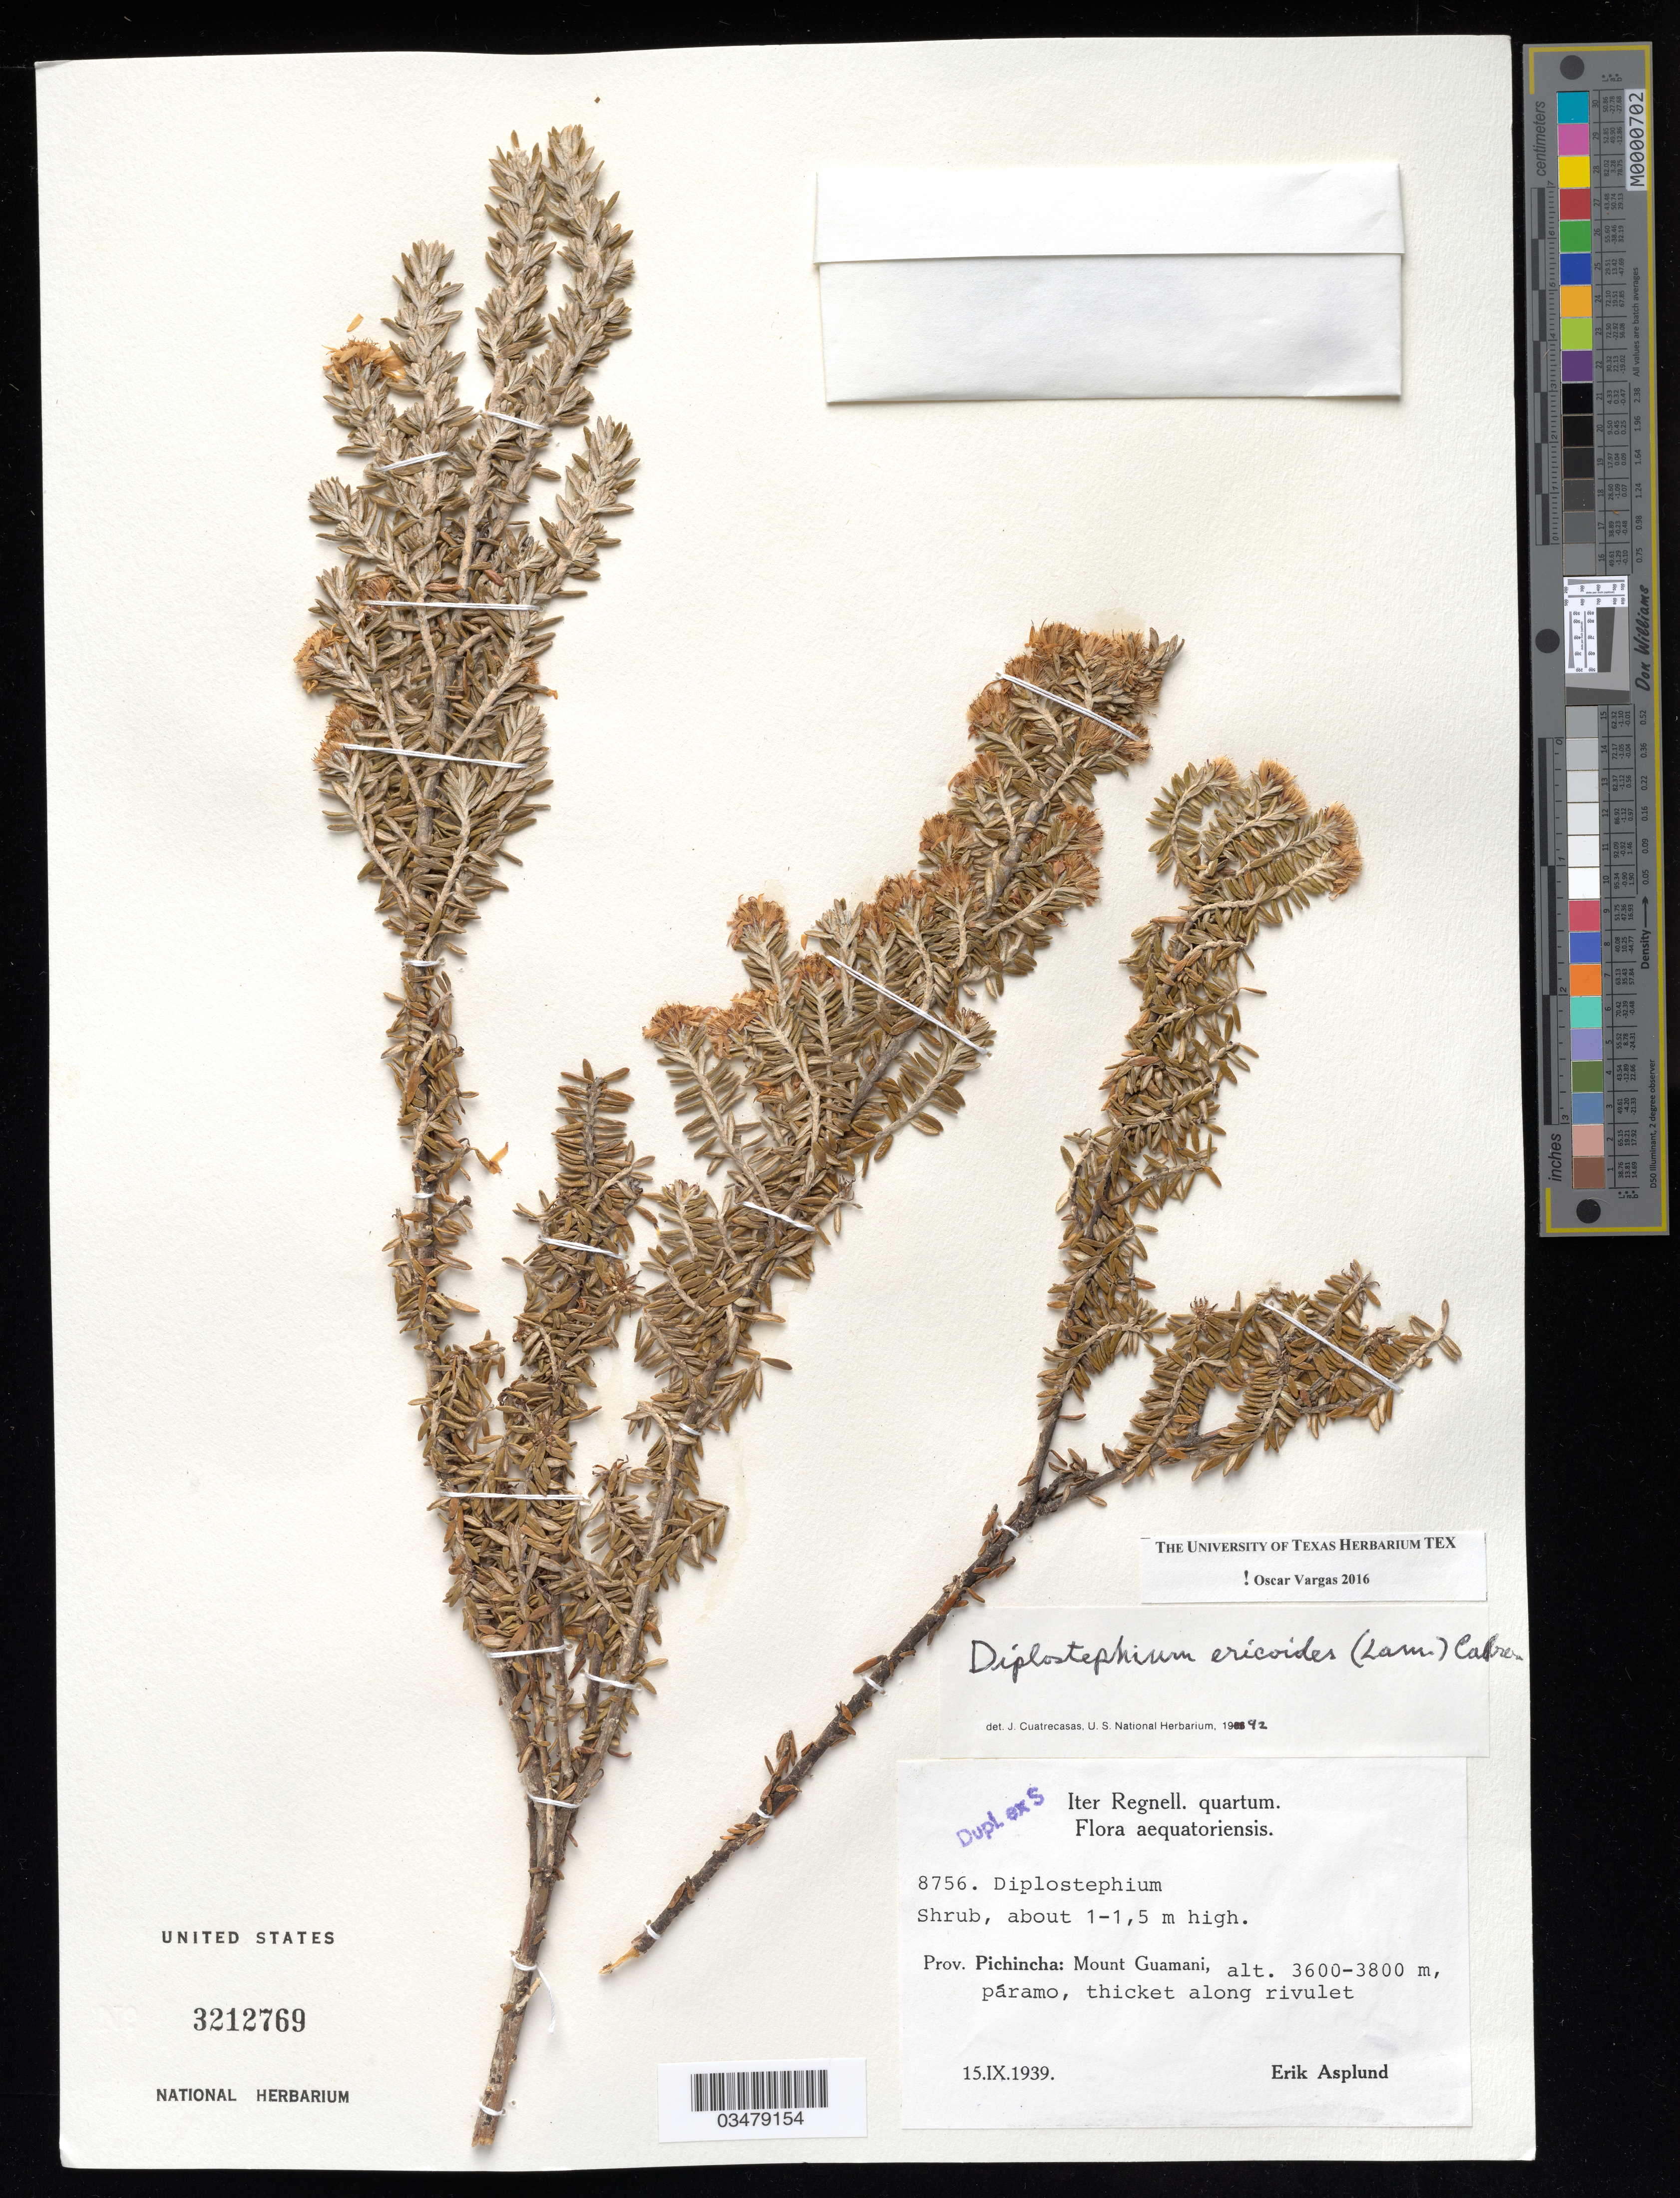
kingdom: Plantae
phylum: Tracheophyta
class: Magnoliopsida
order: Asterales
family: Asteraceae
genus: Diplostephium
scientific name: Diplostephium ericoides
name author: (Lam.) Cabrera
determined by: Vargas, Oscar M.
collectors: E. Asplund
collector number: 8756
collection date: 1939-09-15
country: Ecuador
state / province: Pichincha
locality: Moyunt Guamani.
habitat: Thicket along rivulet, paramo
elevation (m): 3600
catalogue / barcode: US 3212769